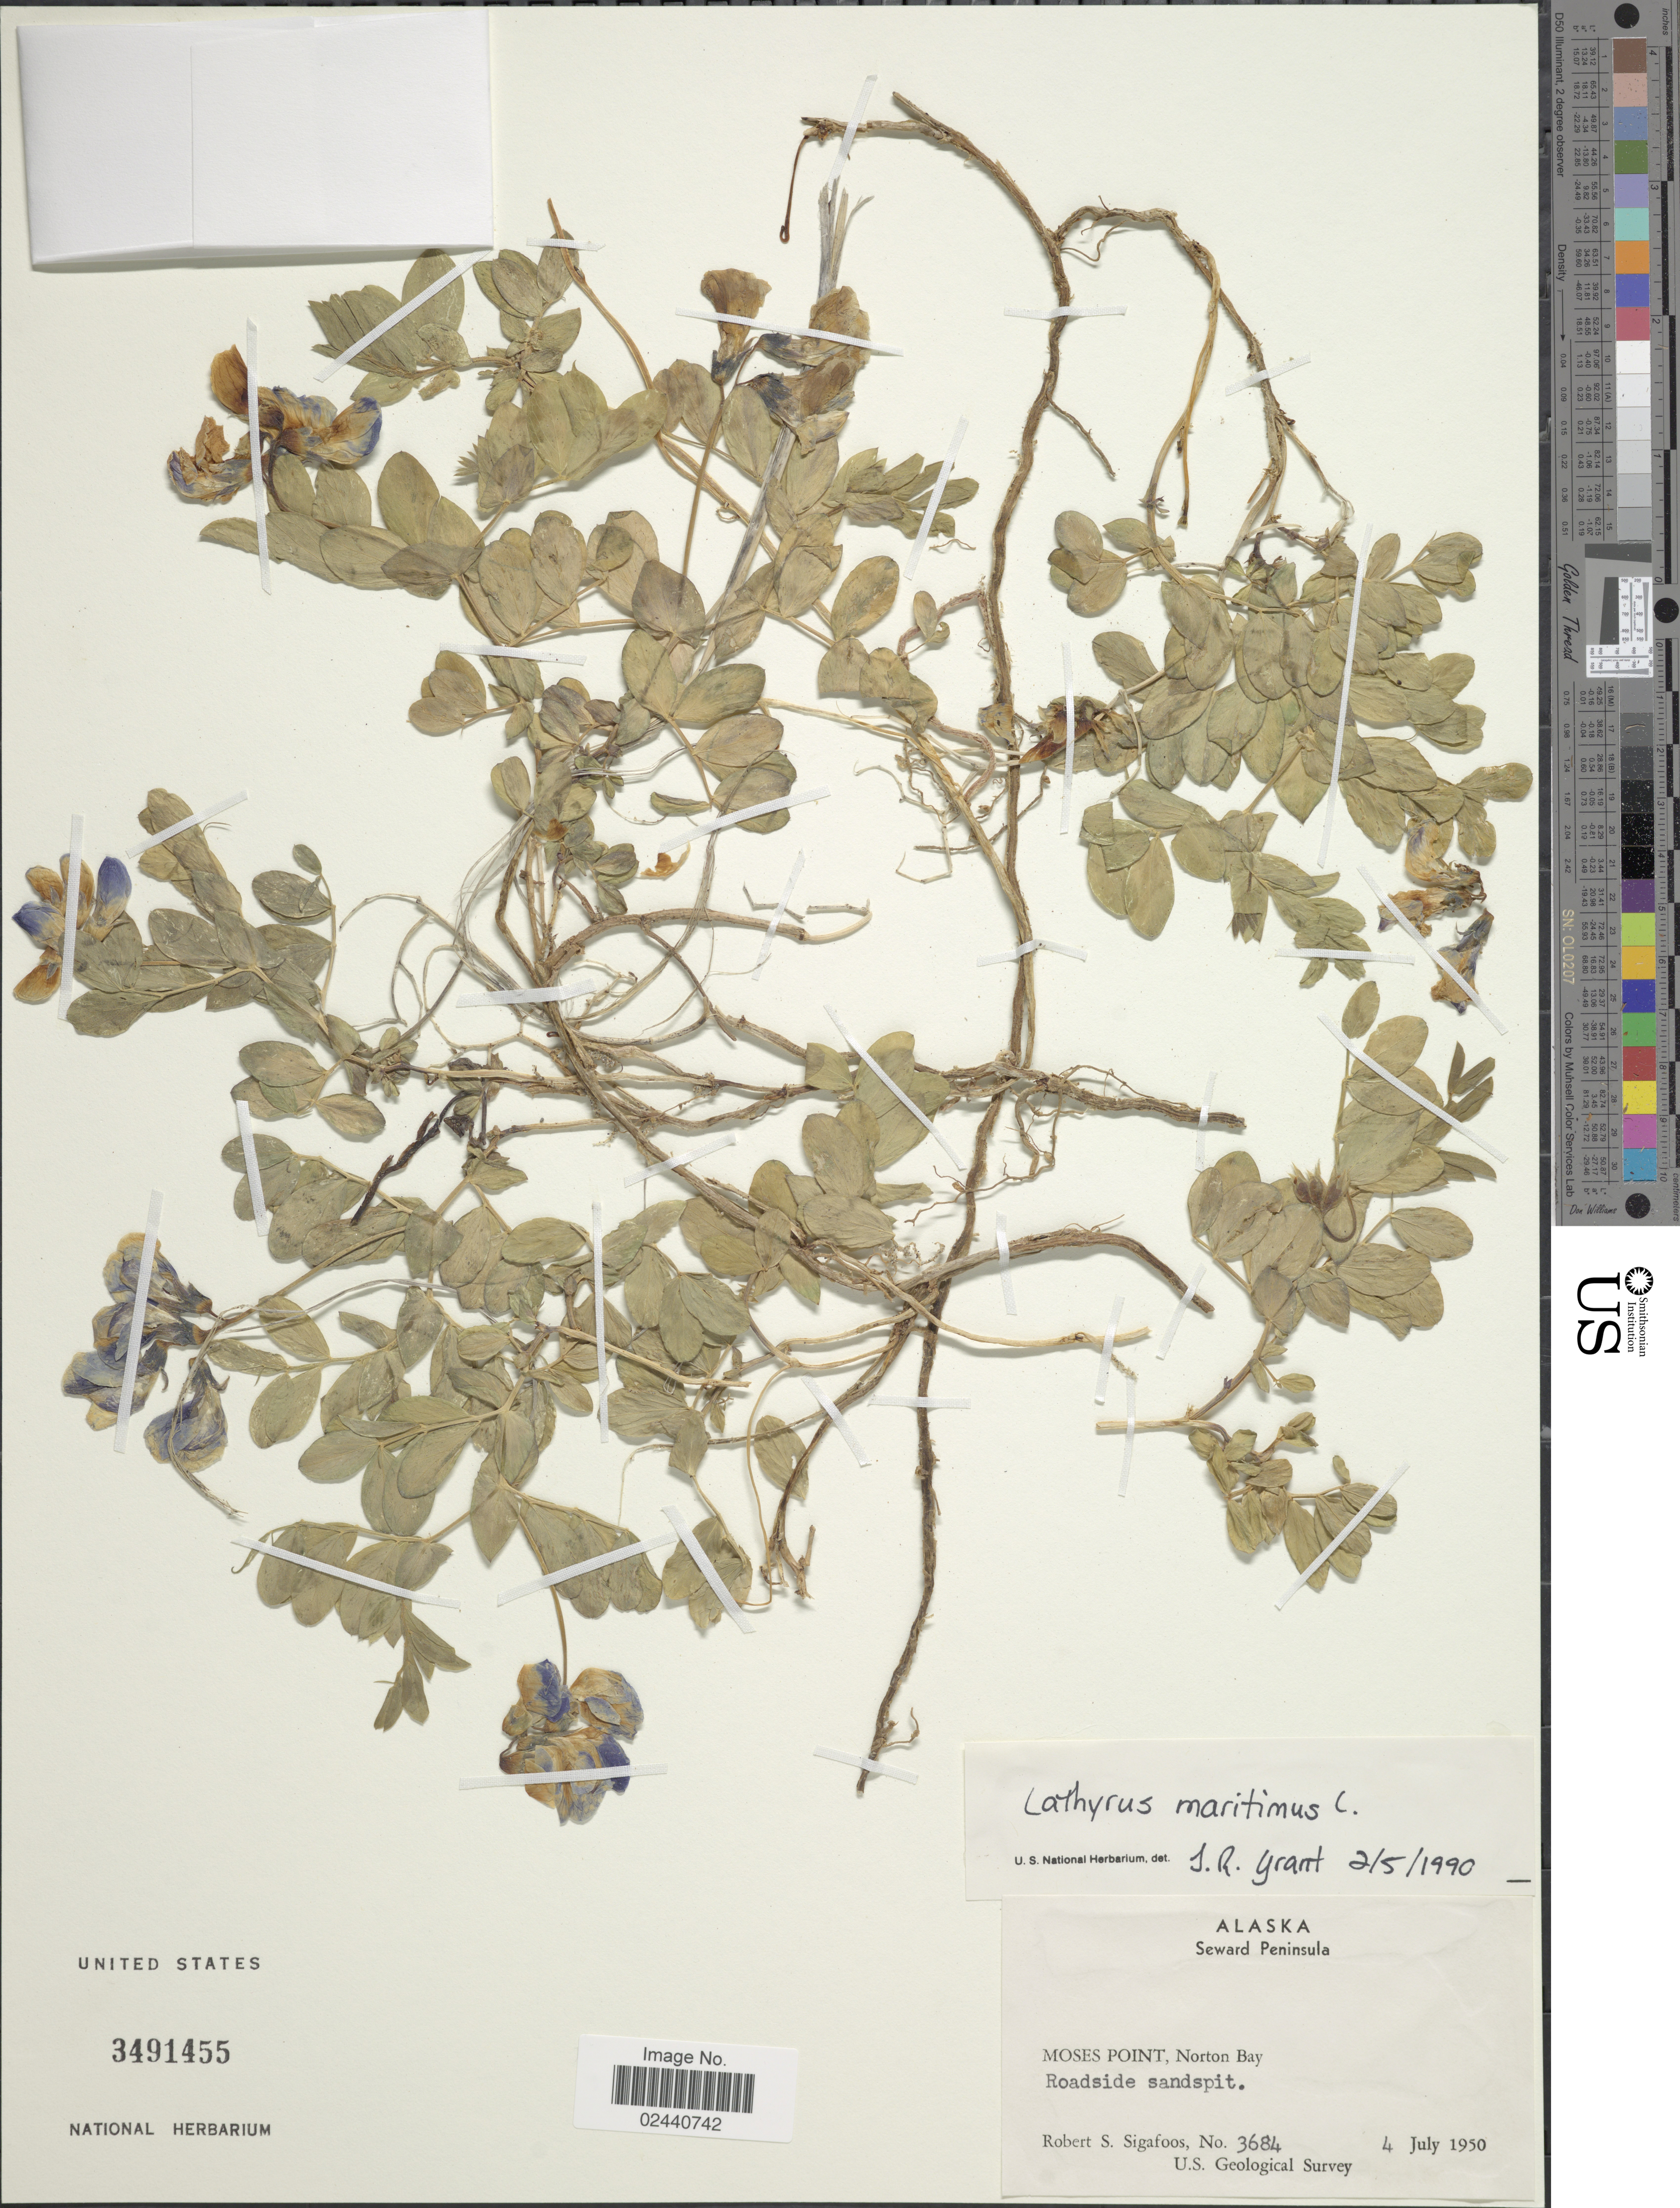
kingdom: Plantae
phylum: Tracheophyta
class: Magnoliopsida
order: Fabales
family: Fabaceae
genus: Lathyrus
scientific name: Lathyrus japonicus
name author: Willd.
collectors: R. Sigafoos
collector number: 3684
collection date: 1950-07-04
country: United States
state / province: Alaska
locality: Seward Peninsula. Moses Point, Norton Bay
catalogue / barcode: US 3491455